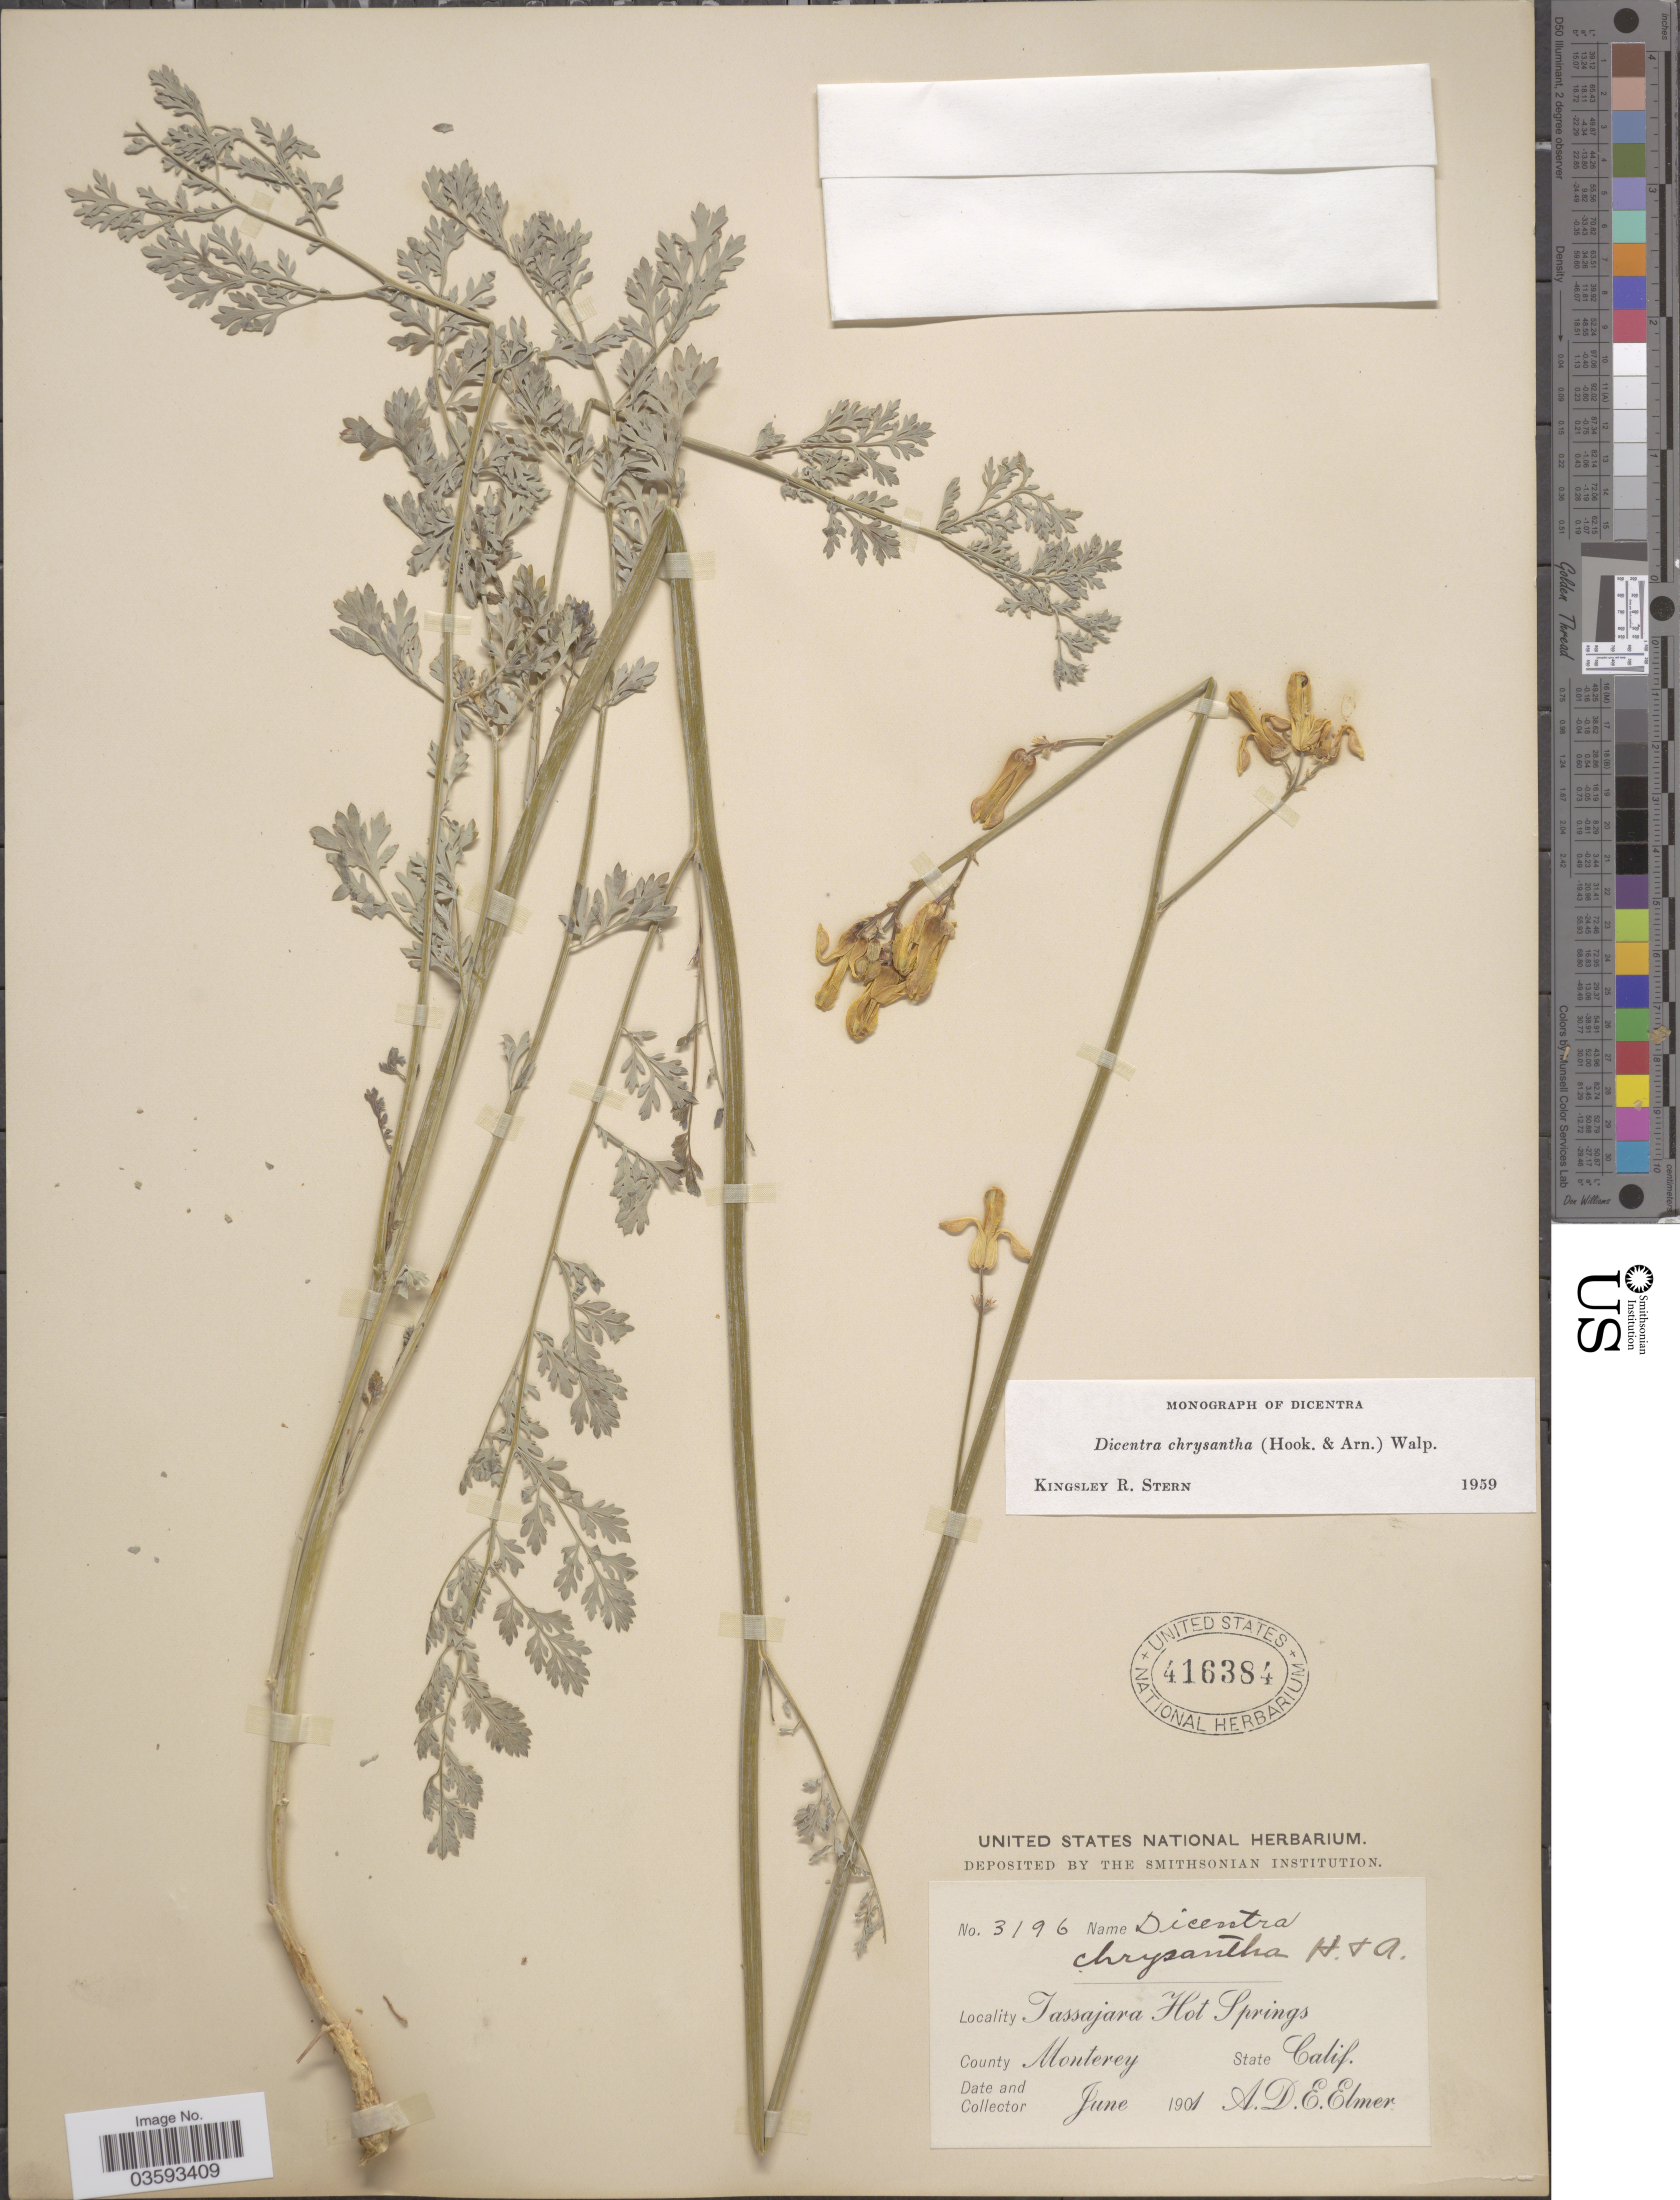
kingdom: Plantae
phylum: Tracheophyta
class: Magnoliopsida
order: Ranunculales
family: Papaveraceae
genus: Ehrendorferia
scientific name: Ehrendorferia chrysantha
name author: (Hook. & Arn.) Rylander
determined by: Strong, M. T., (US), Smithsonian Institution - National Museum of Natural History (UNITED STATES)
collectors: A. D. E. Elmer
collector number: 3196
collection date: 1901-06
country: United States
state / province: California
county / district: Monterey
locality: Tassajara Hot Springs. County Monterey.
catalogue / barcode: US 416384